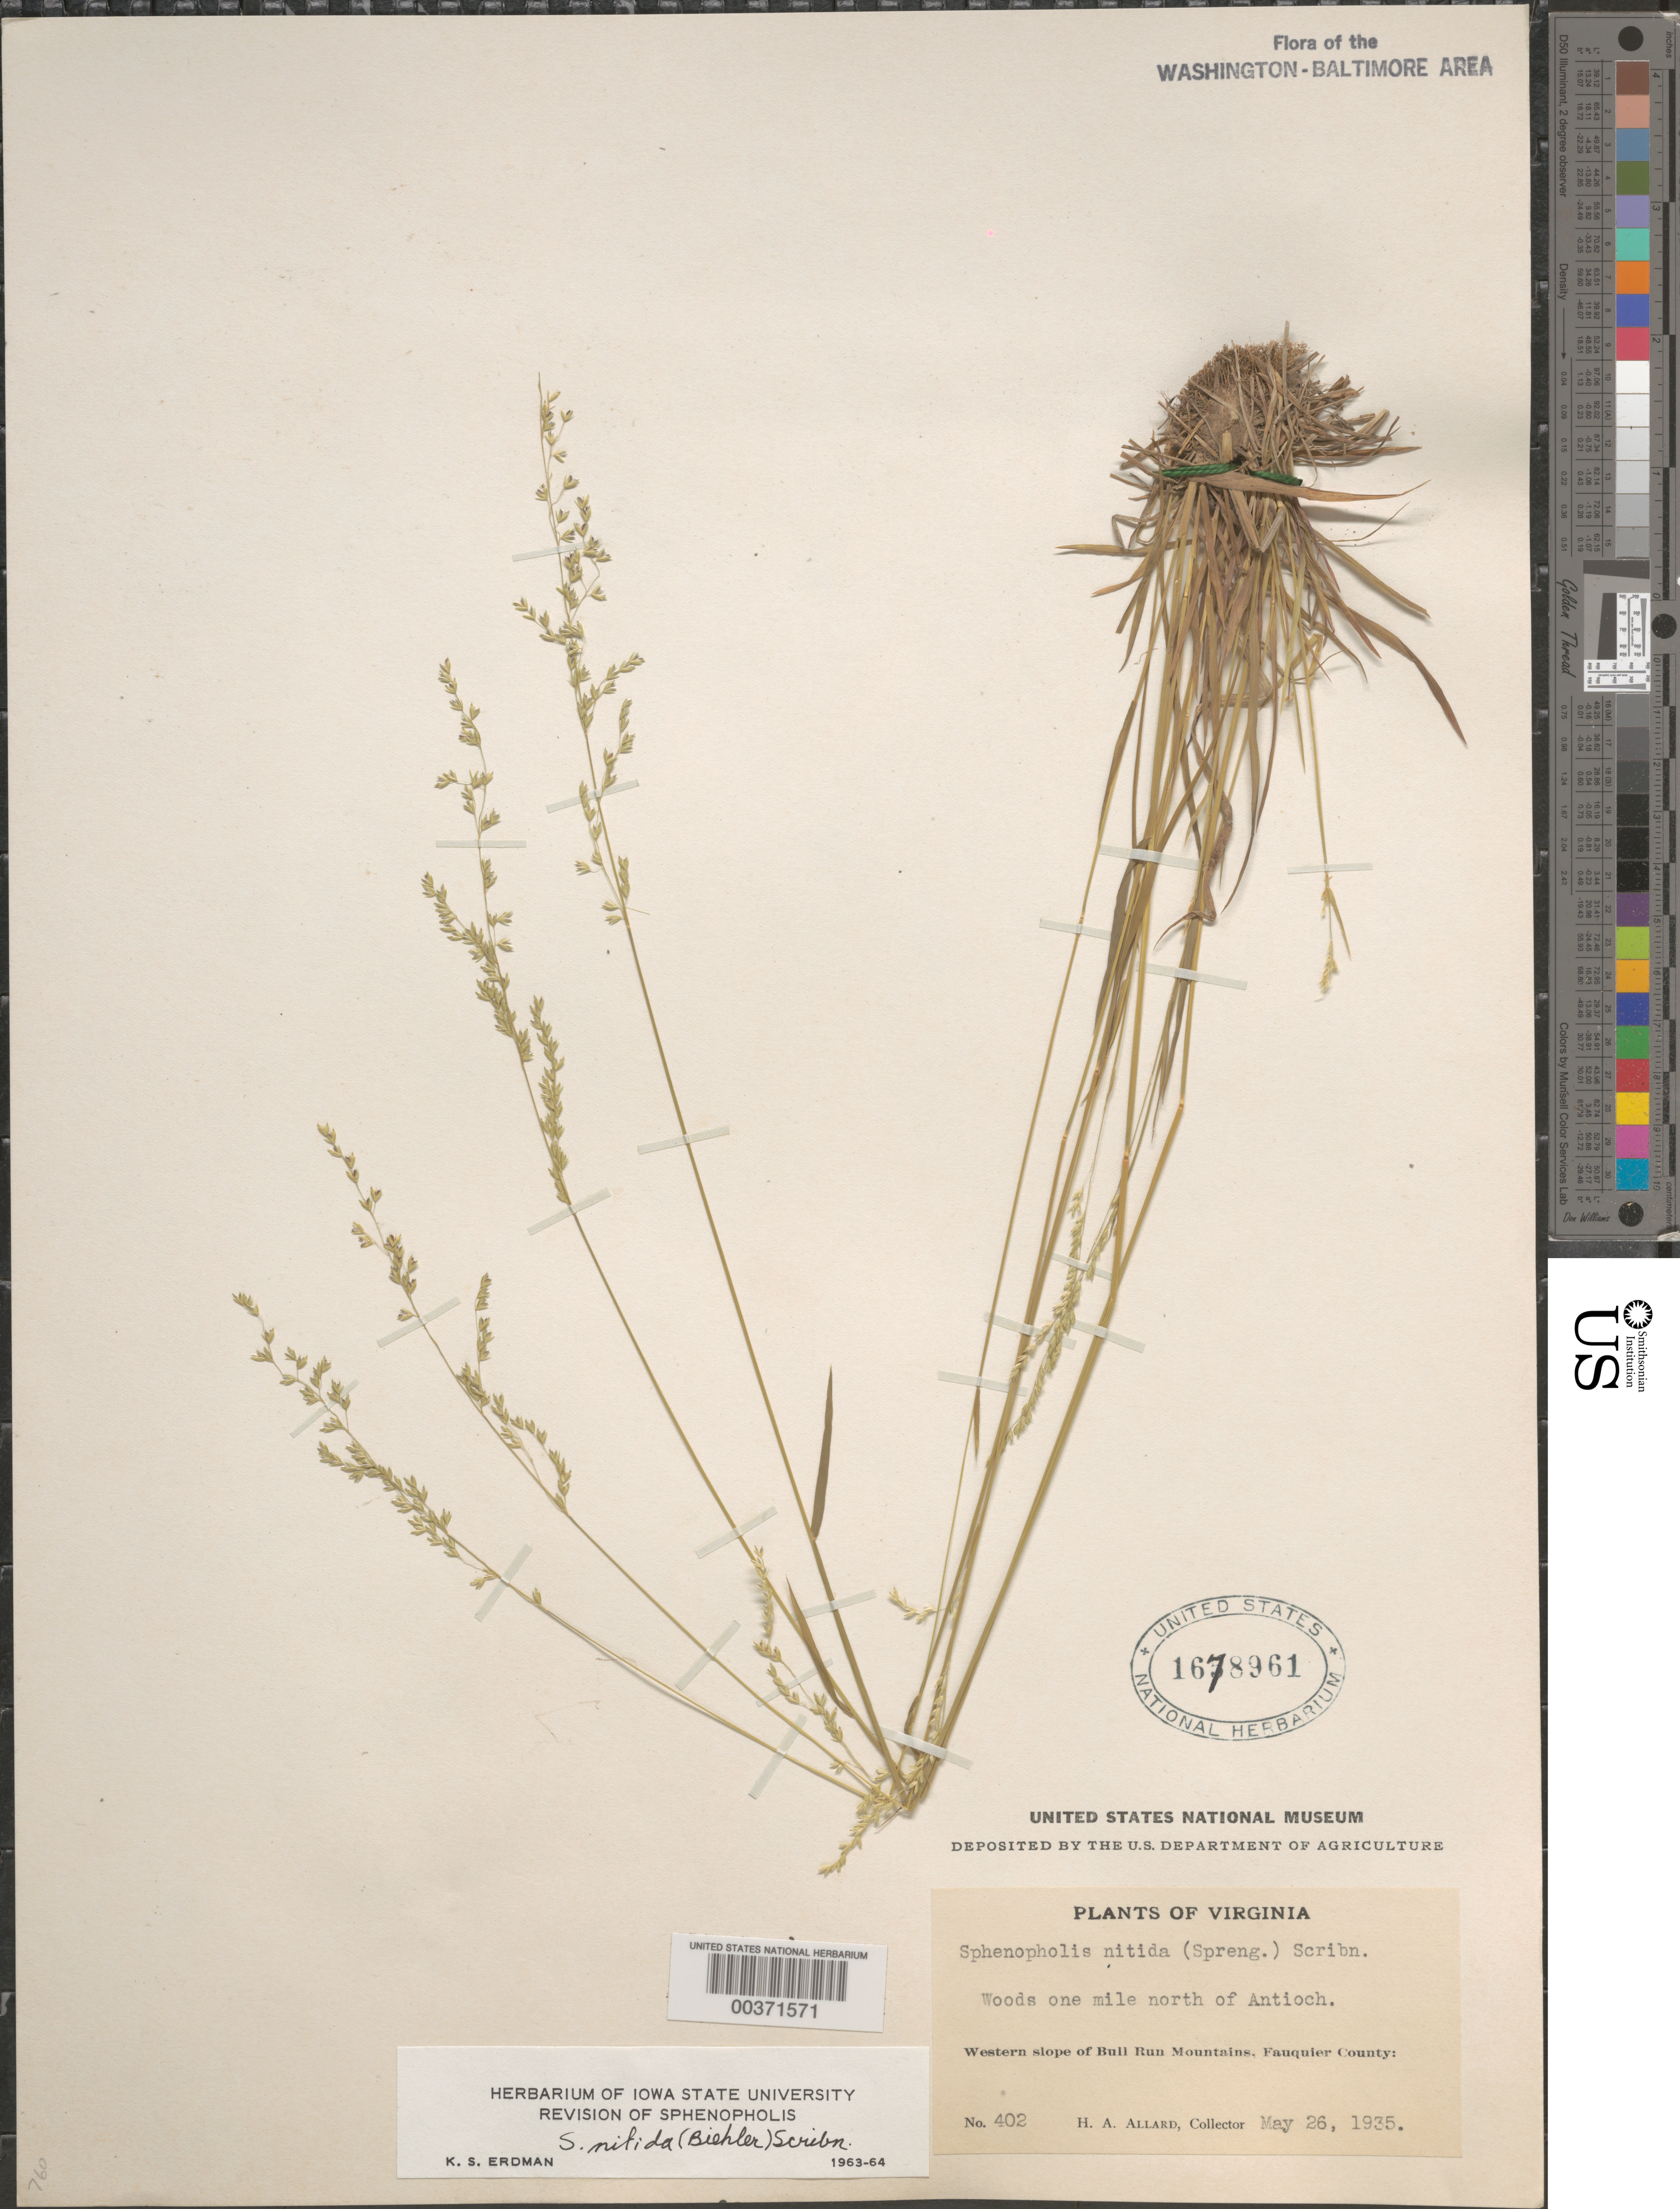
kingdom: Plantae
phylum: Tracheophyta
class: Liliopsida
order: Poales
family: Poaceae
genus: Sphenopholis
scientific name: Sphenopholis nitida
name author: (Biehler) Scribn.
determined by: Erdman, K. S.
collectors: H. A. Allard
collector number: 402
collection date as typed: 26 May 1935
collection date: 1935-05-26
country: United States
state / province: Virginia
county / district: Fauquier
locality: Western slope of Bull Run Mountain, one mile N of Antioch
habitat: Woods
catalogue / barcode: US 1678961